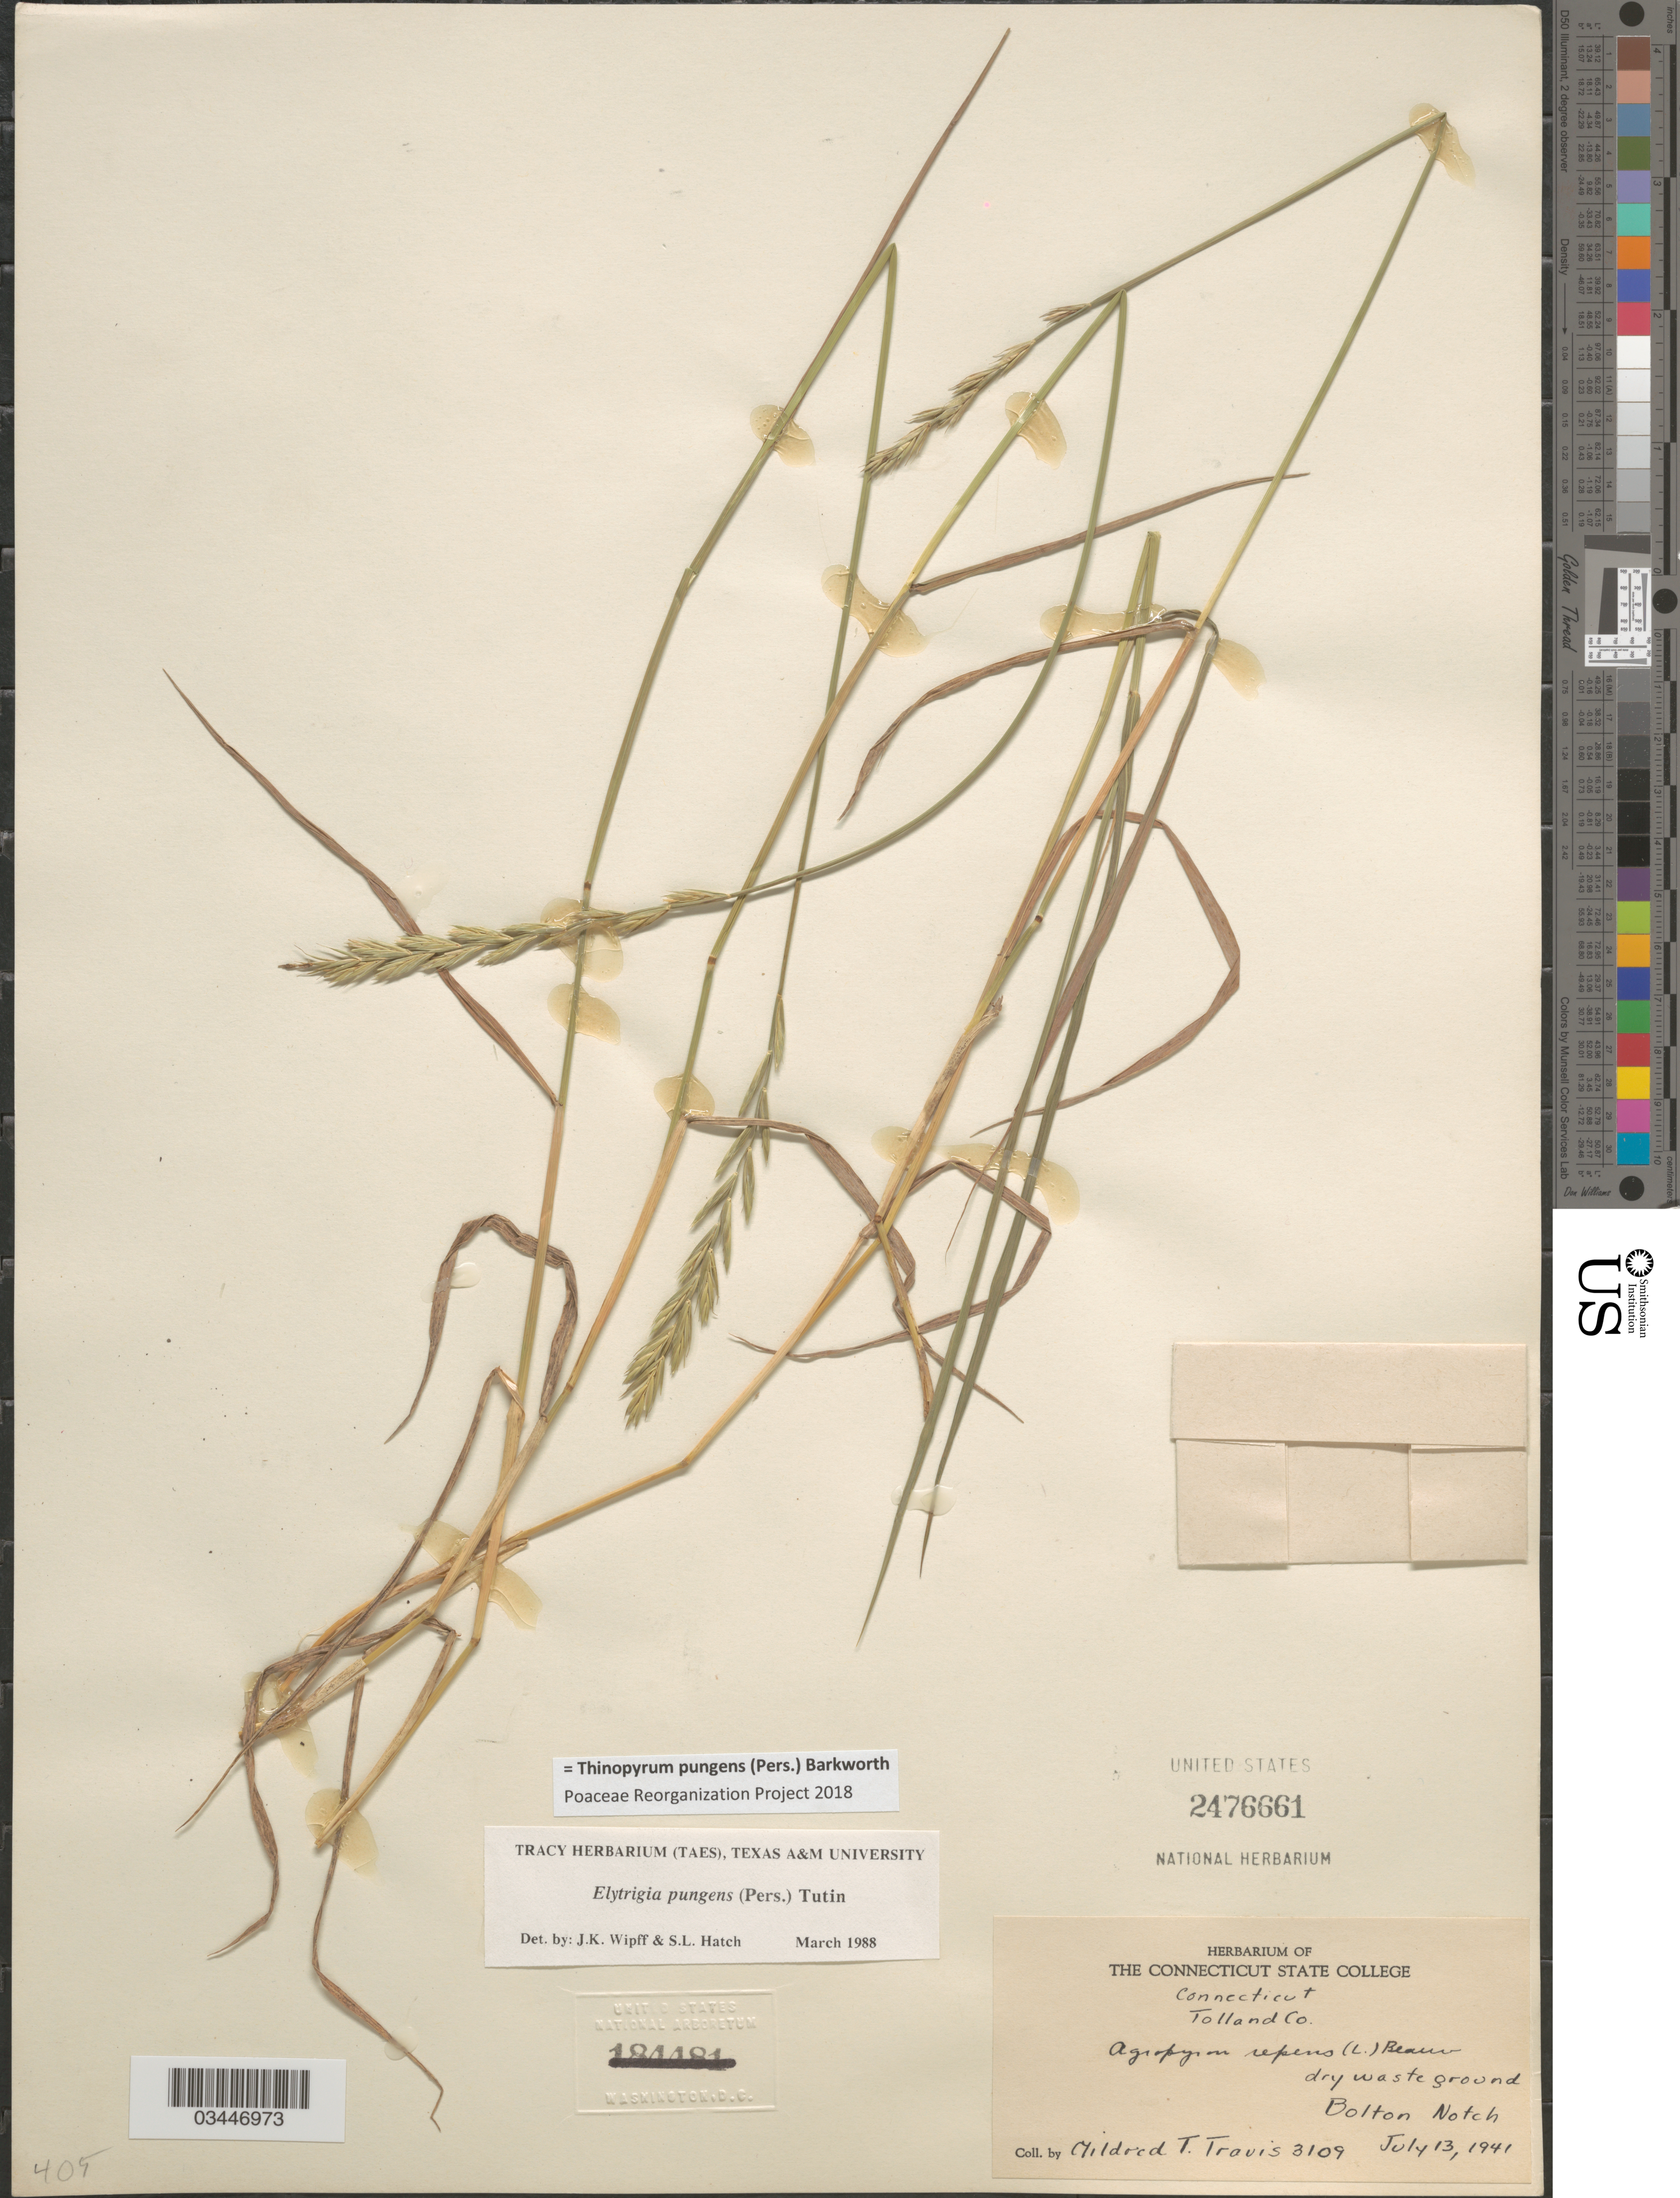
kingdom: Plantae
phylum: Tracheophyta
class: Liliopsida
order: Poales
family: Poaceae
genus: Thinopyrum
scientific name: Thinopyrum pungens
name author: (Pers.) Barkworth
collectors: M. Travis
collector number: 3109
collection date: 1941-07-13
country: United States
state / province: Connecticut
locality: Tolland Co. Dry waste ground. Bolton Notch.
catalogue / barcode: US 2476661